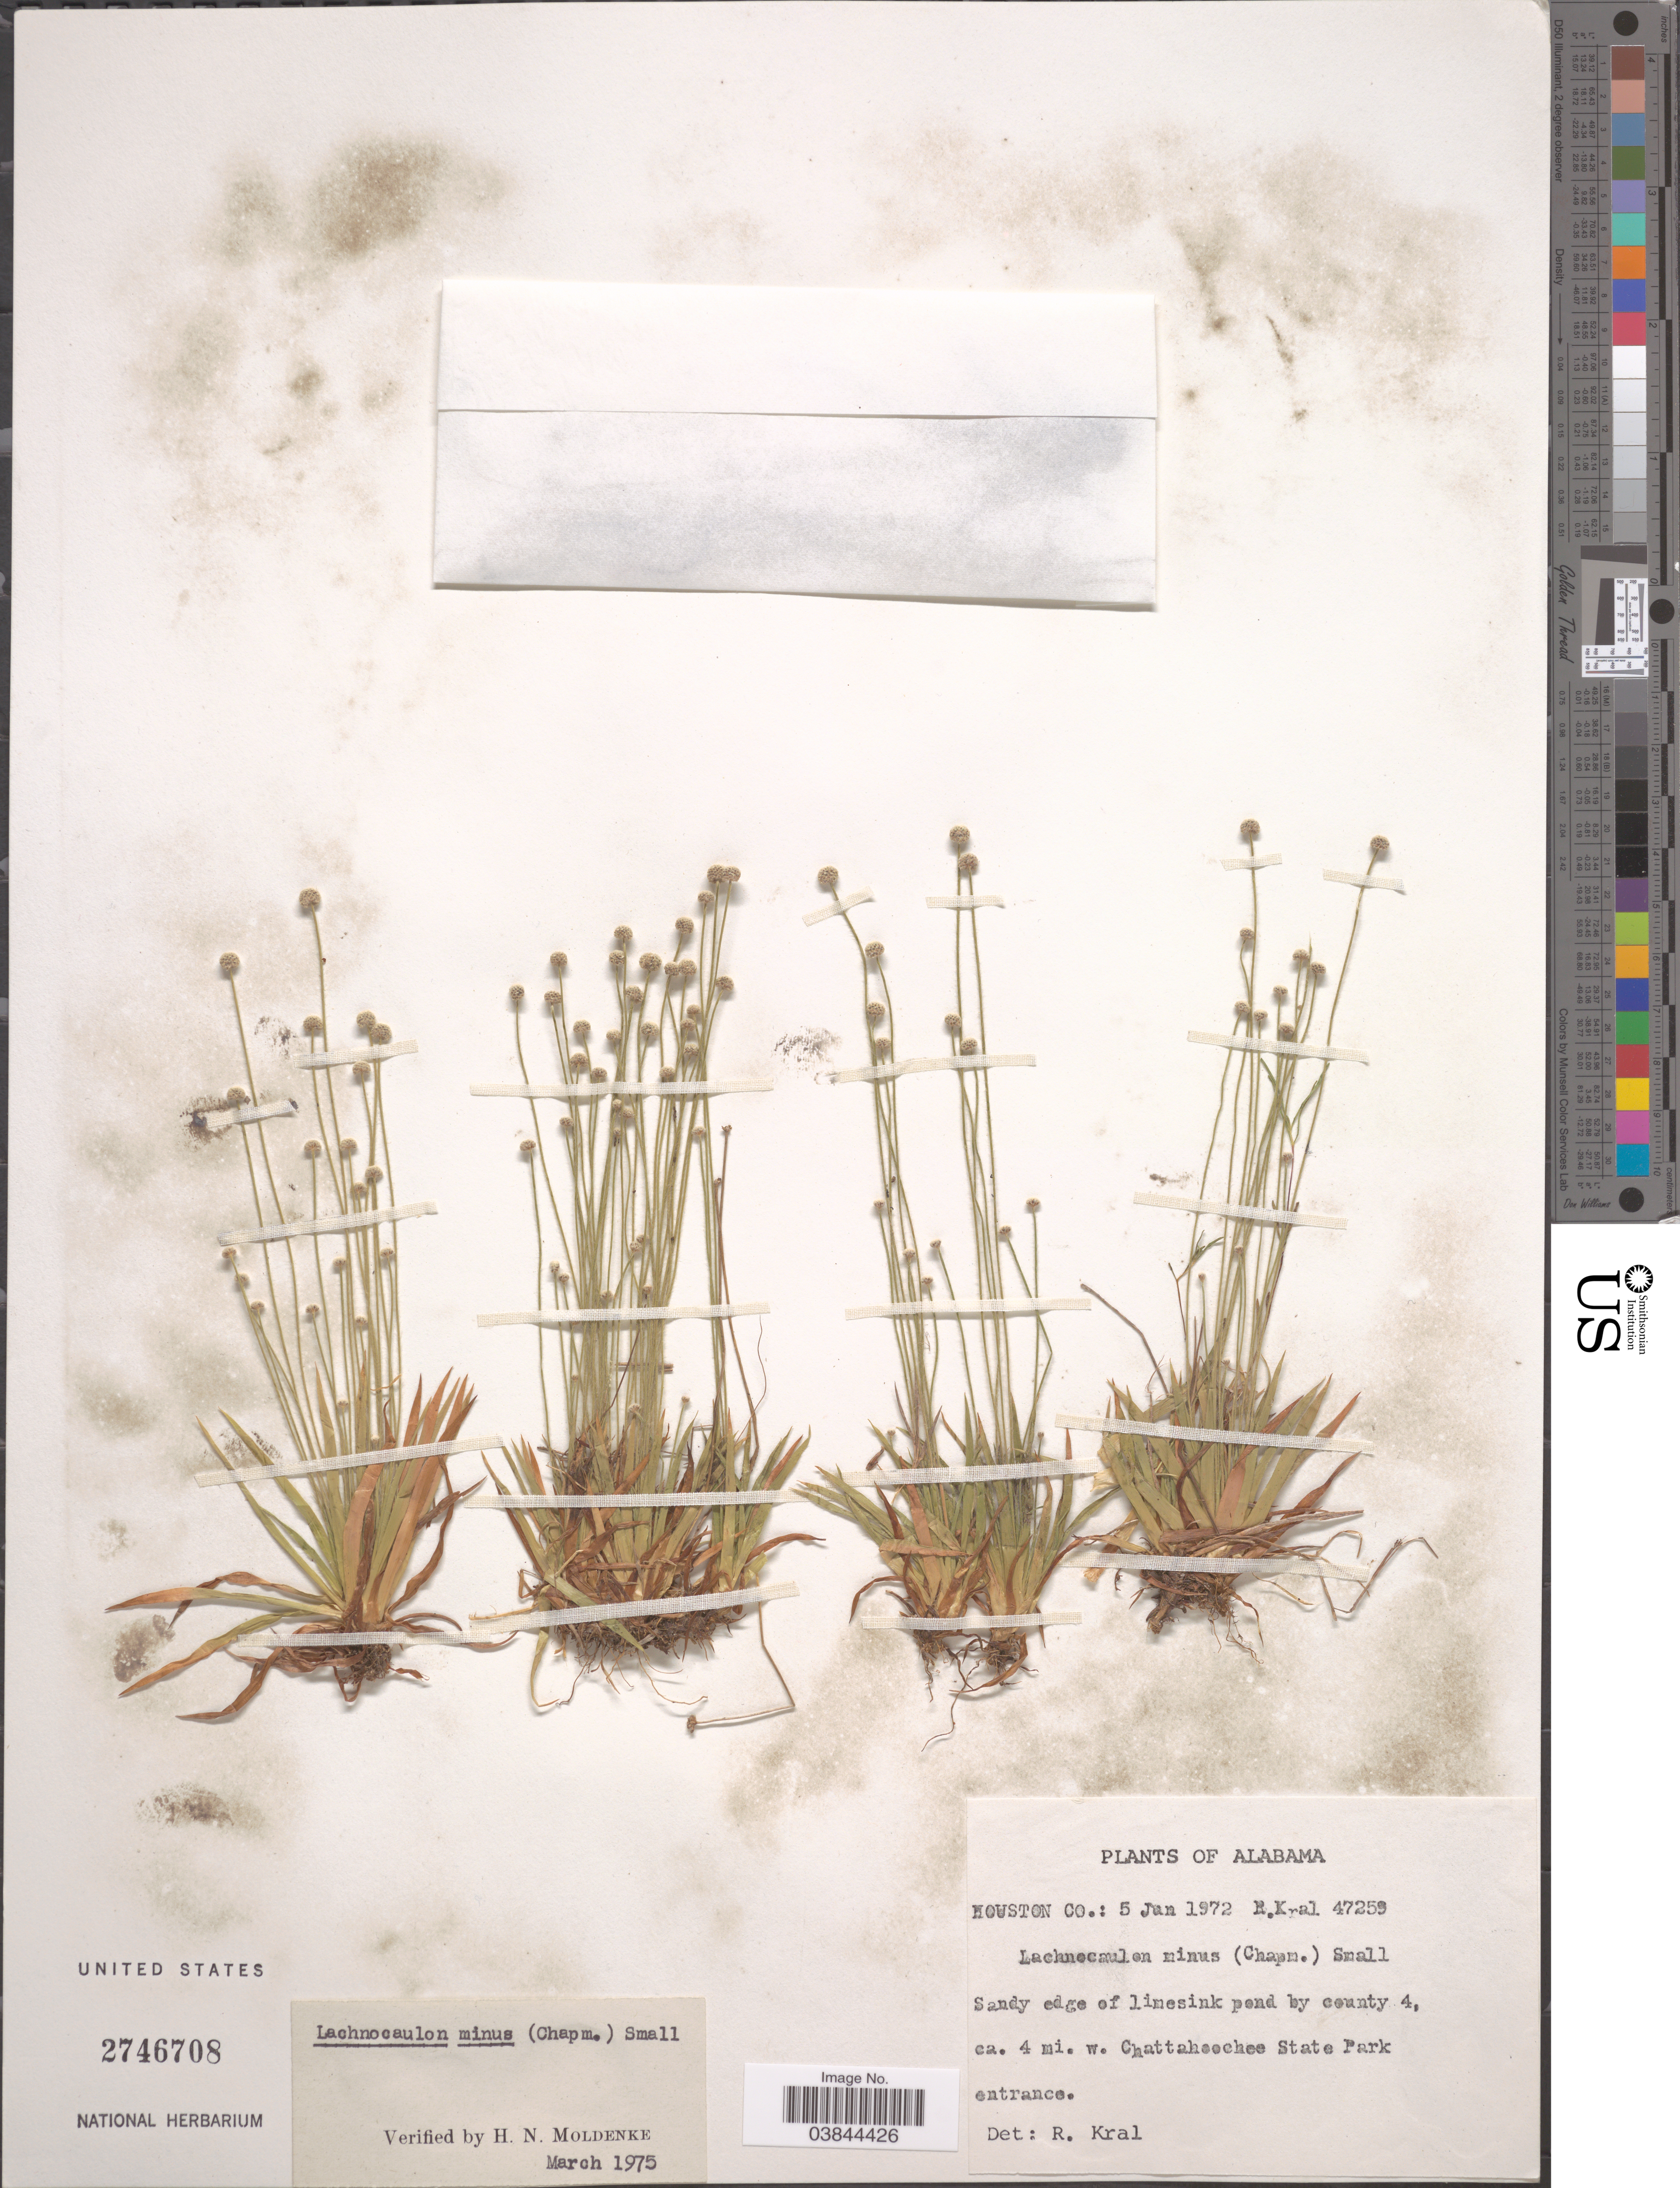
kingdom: Plantae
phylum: Tracheophyta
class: Liliopsida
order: Poales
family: Eriocaulaceae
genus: Lachnocaulon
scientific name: Lachnocaulon minus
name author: (Chapm.) Small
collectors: R. Kral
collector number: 47253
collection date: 1972-01-05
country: United States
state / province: Alabama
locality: Houston Co.: Sandy edge of limesink pond by county 4, ca. 4 mi. w. Chattaheechee State Park entrance.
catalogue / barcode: US 2746708